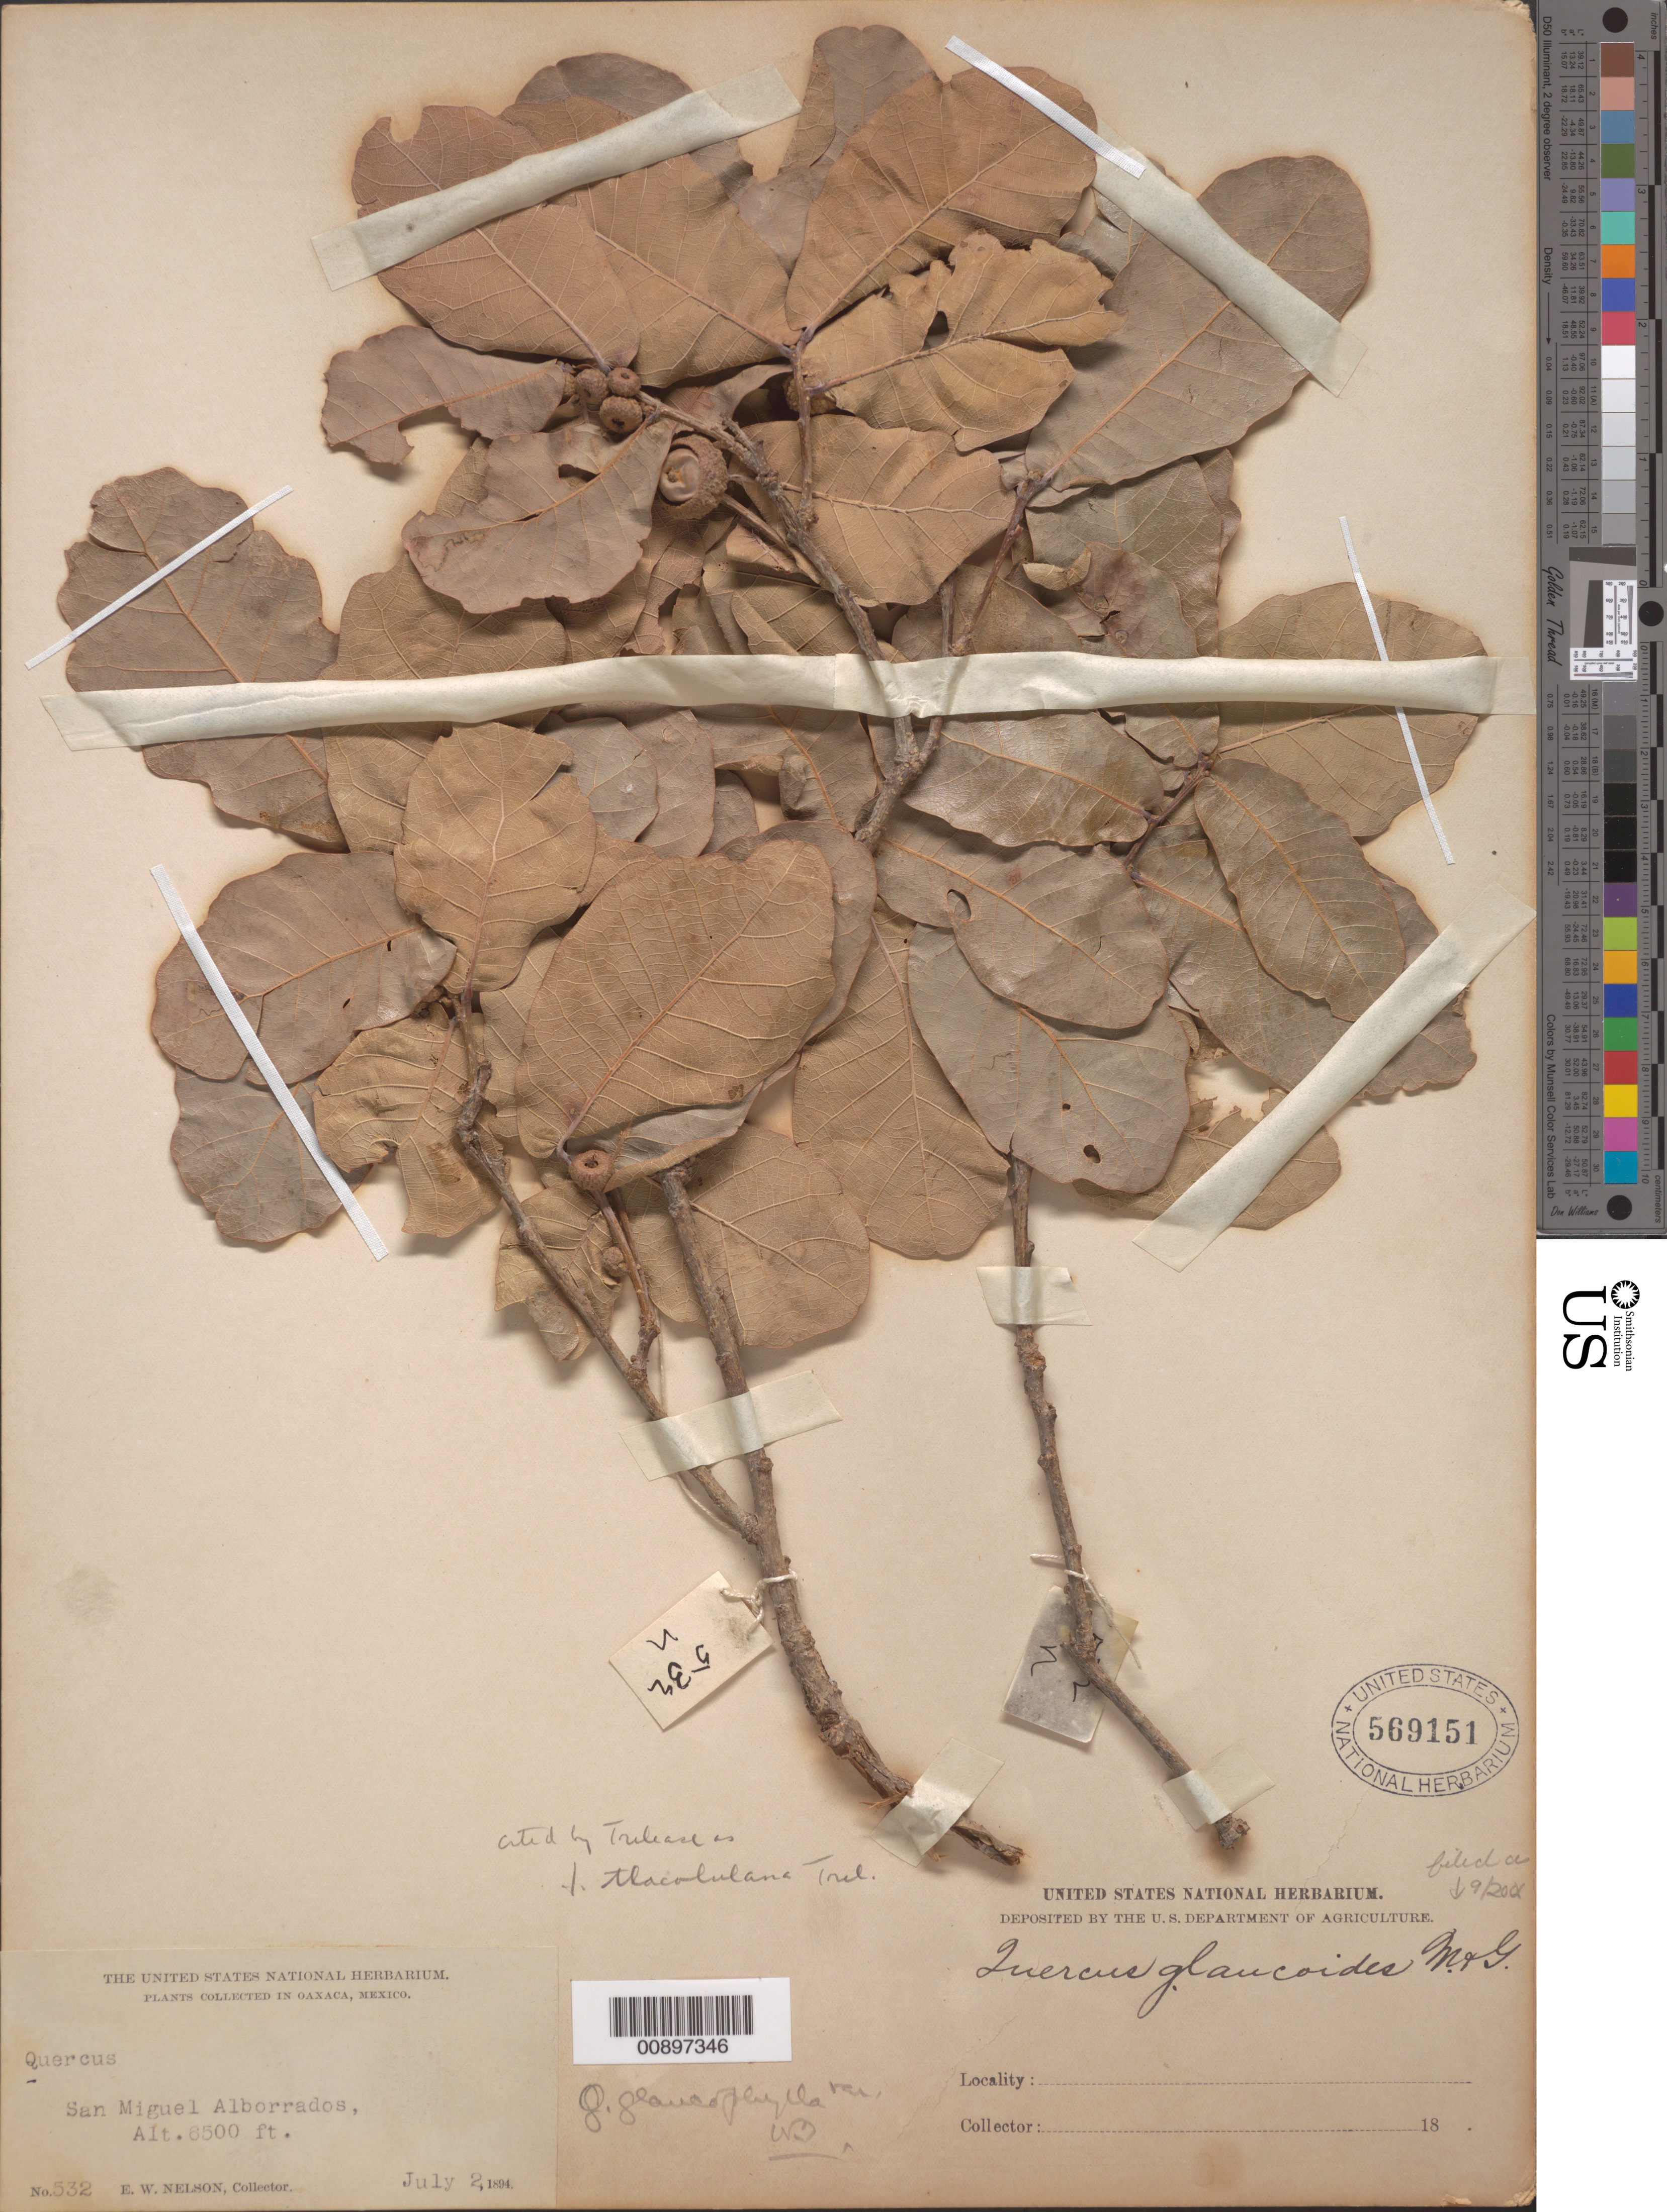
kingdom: Plantae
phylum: Tracheophyta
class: Magnoliopsida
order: Fagales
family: Fagaceae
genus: Quercus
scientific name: Quercus glaucoides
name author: M. Martens & Galeotti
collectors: E. W. Nelson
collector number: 532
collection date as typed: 02 Jul 1894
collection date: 1894-07-02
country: Mexico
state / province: Oaxaca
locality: San Miguel Alborrados, Oaxaca.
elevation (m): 1981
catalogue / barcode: US 569151